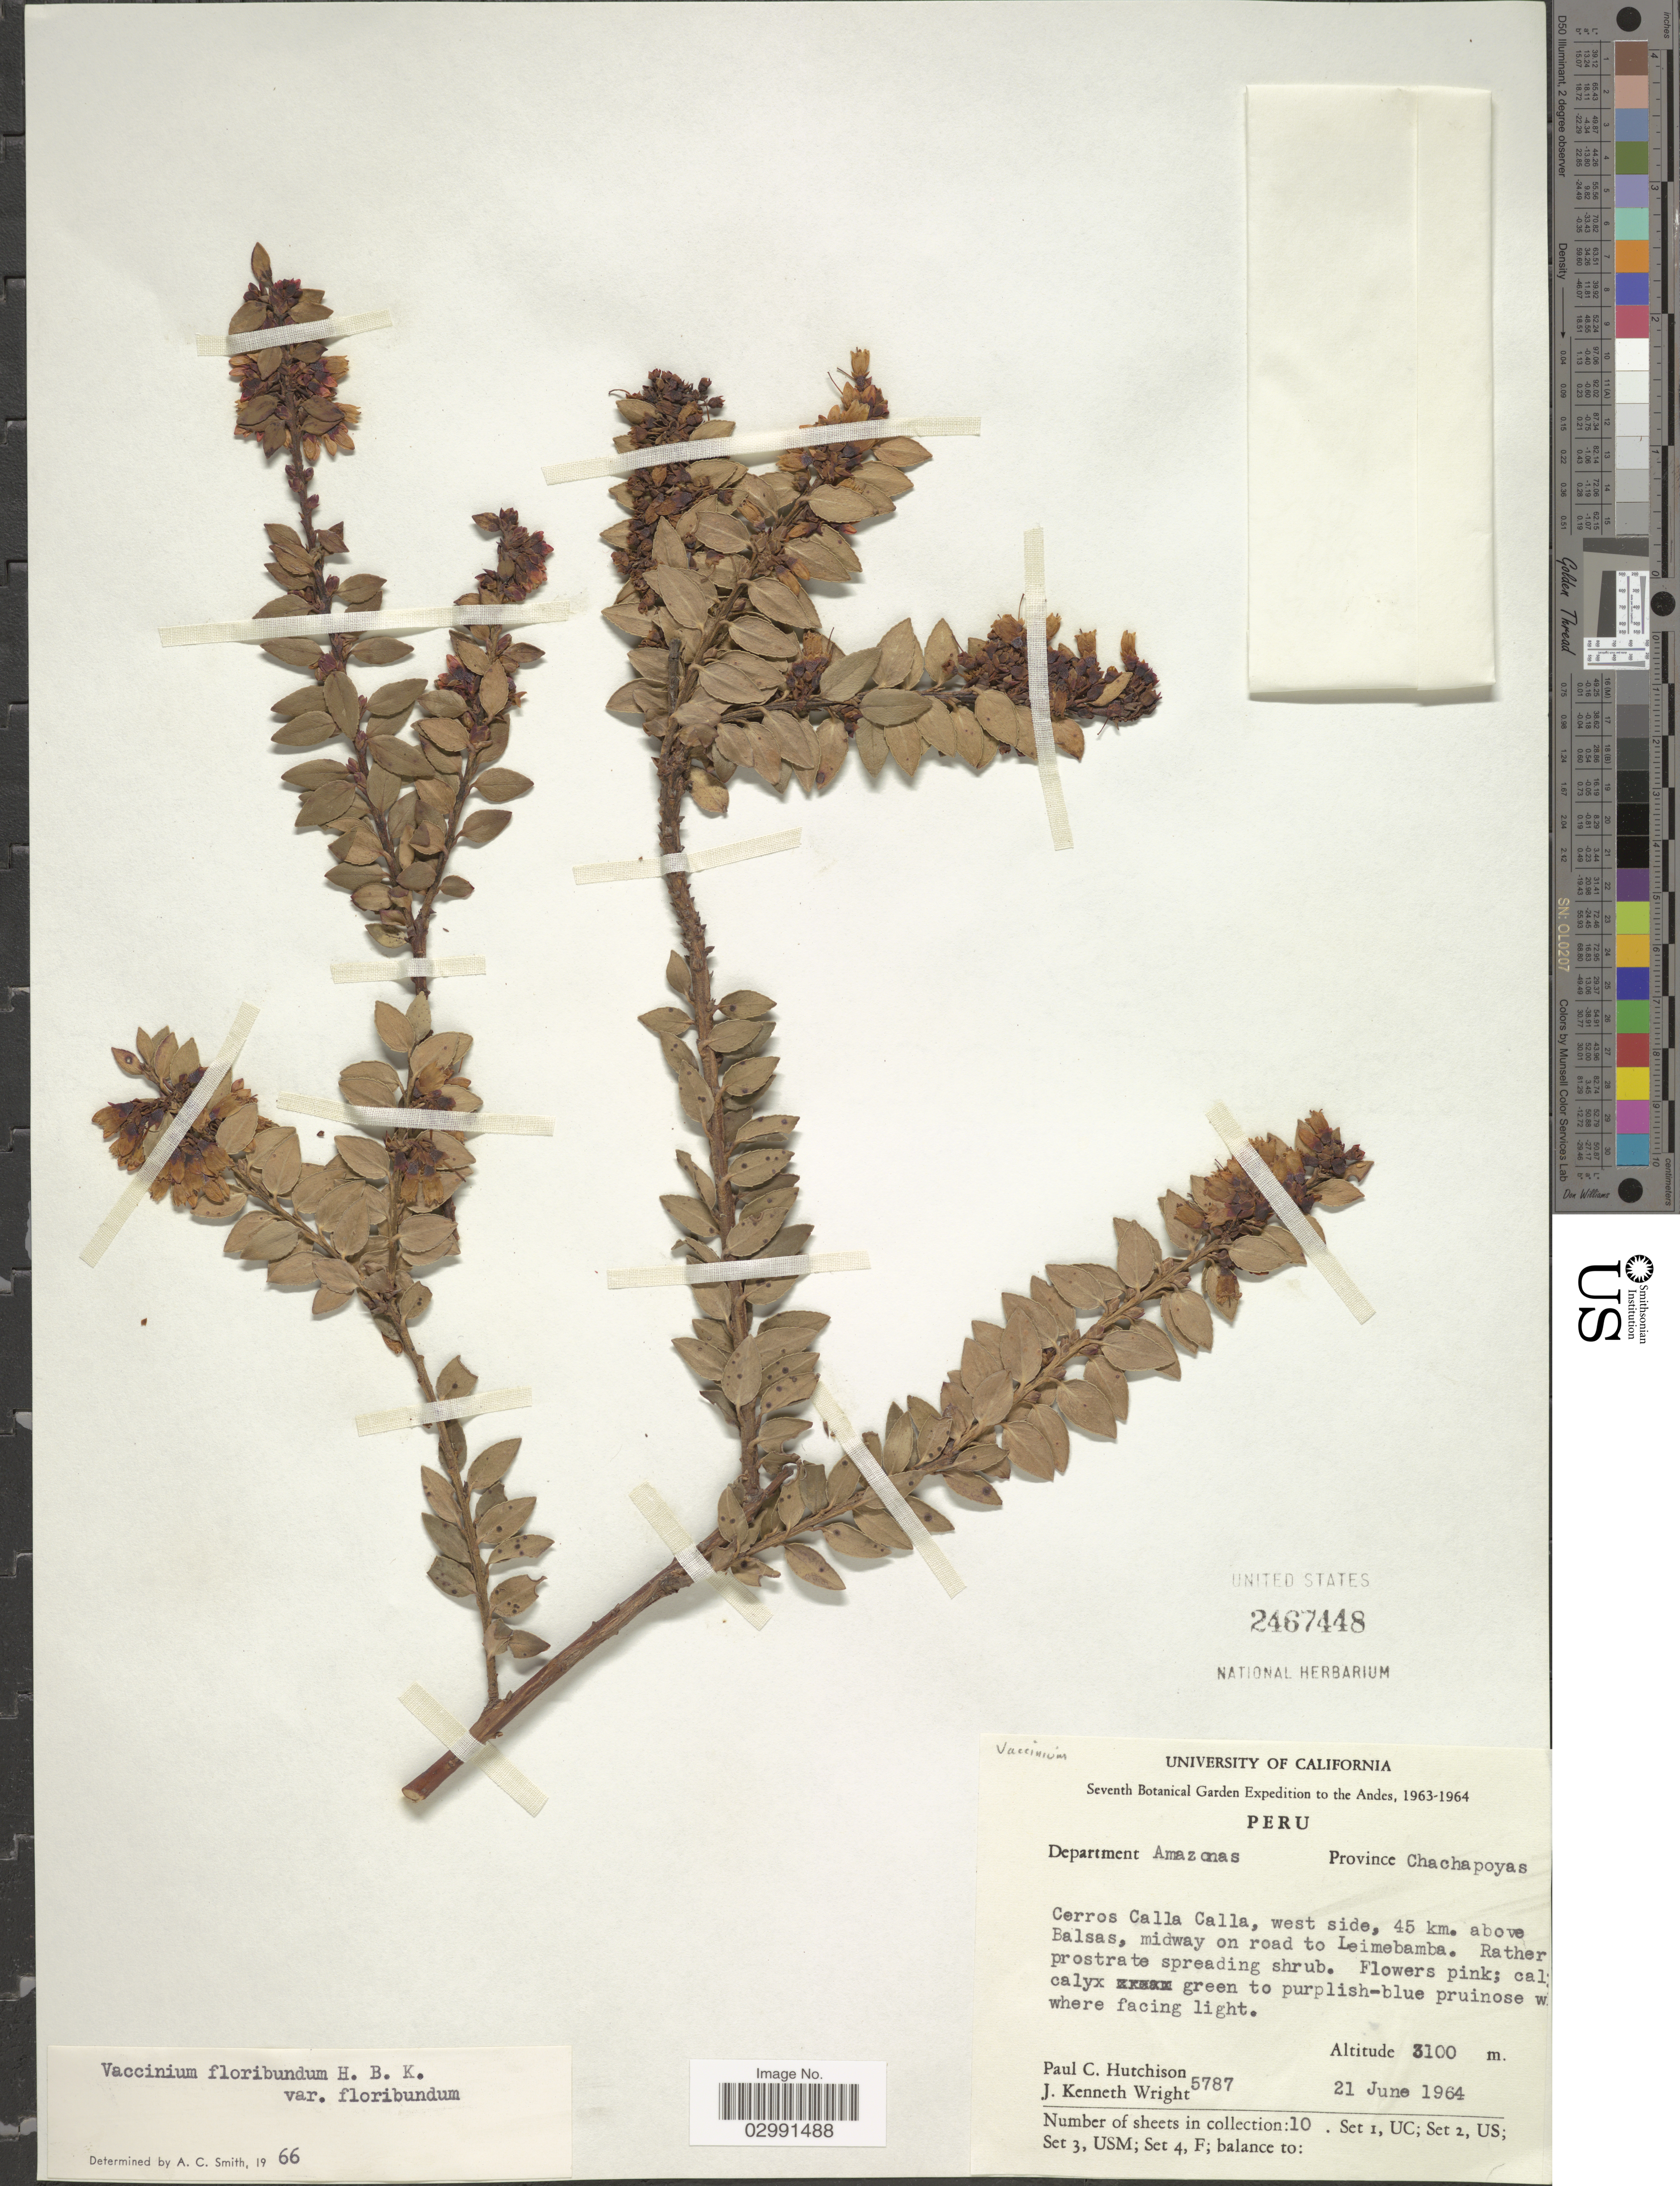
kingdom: Plantae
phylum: Tracheophyta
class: Magnoliopsida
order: Ericales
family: Ericaceae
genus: Vaccinium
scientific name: Vaccinium floribundum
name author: Kunth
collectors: P. C. Hutchison & J. K. Wright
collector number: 5787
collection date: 1964-06-21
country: Peru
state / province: Amazonas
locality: Department Amazonas. Province Chachapoyas. Cerros Calla Calla, west side, 45 km. above Balsas, midway on road to Leimebamba.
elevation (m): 3100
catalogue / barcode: US 2467448